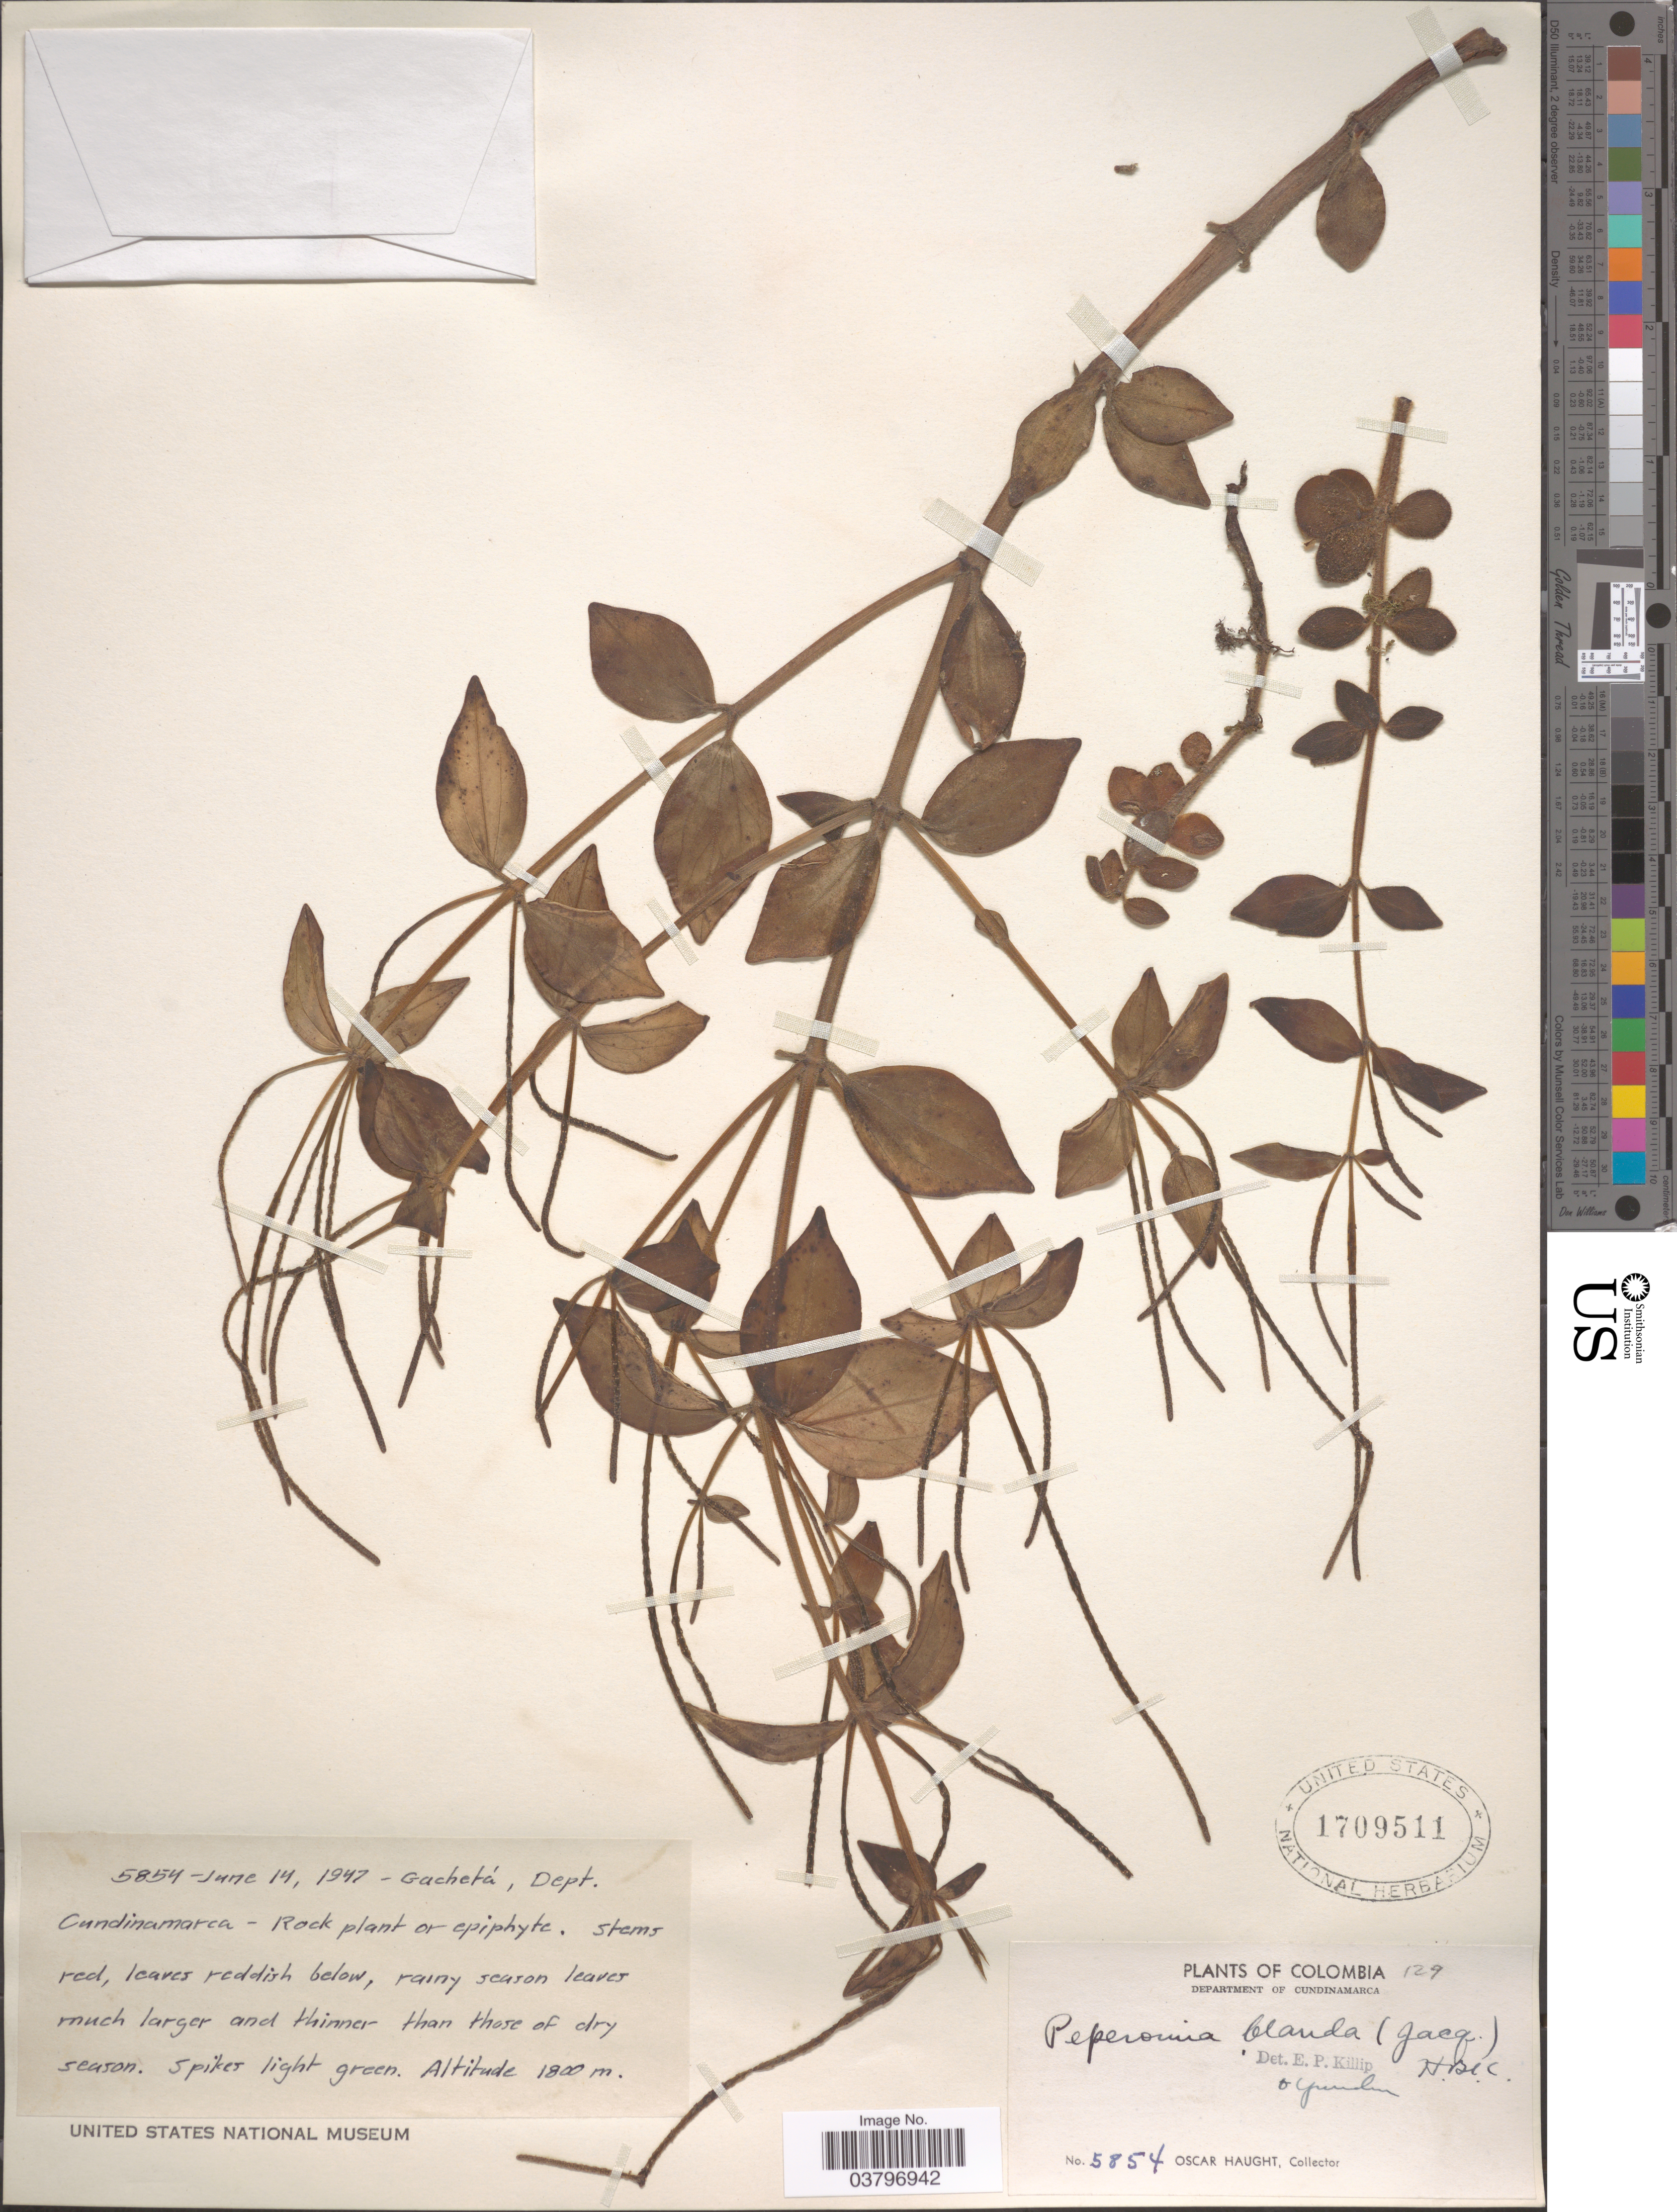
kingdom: Plantae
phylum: Tracheophyta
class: Magnoliopsida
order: Piperales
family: Piperaceae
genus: Peperomia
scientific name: Peperomia blanda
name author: (Jacq.) Kunth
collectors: O. Haught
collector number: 5854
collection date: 1947-06-14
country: Colombia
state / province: Cundinamarca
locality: Department of Cundinamarca. Gachetá.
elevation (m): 1800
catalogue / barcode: US 1709511